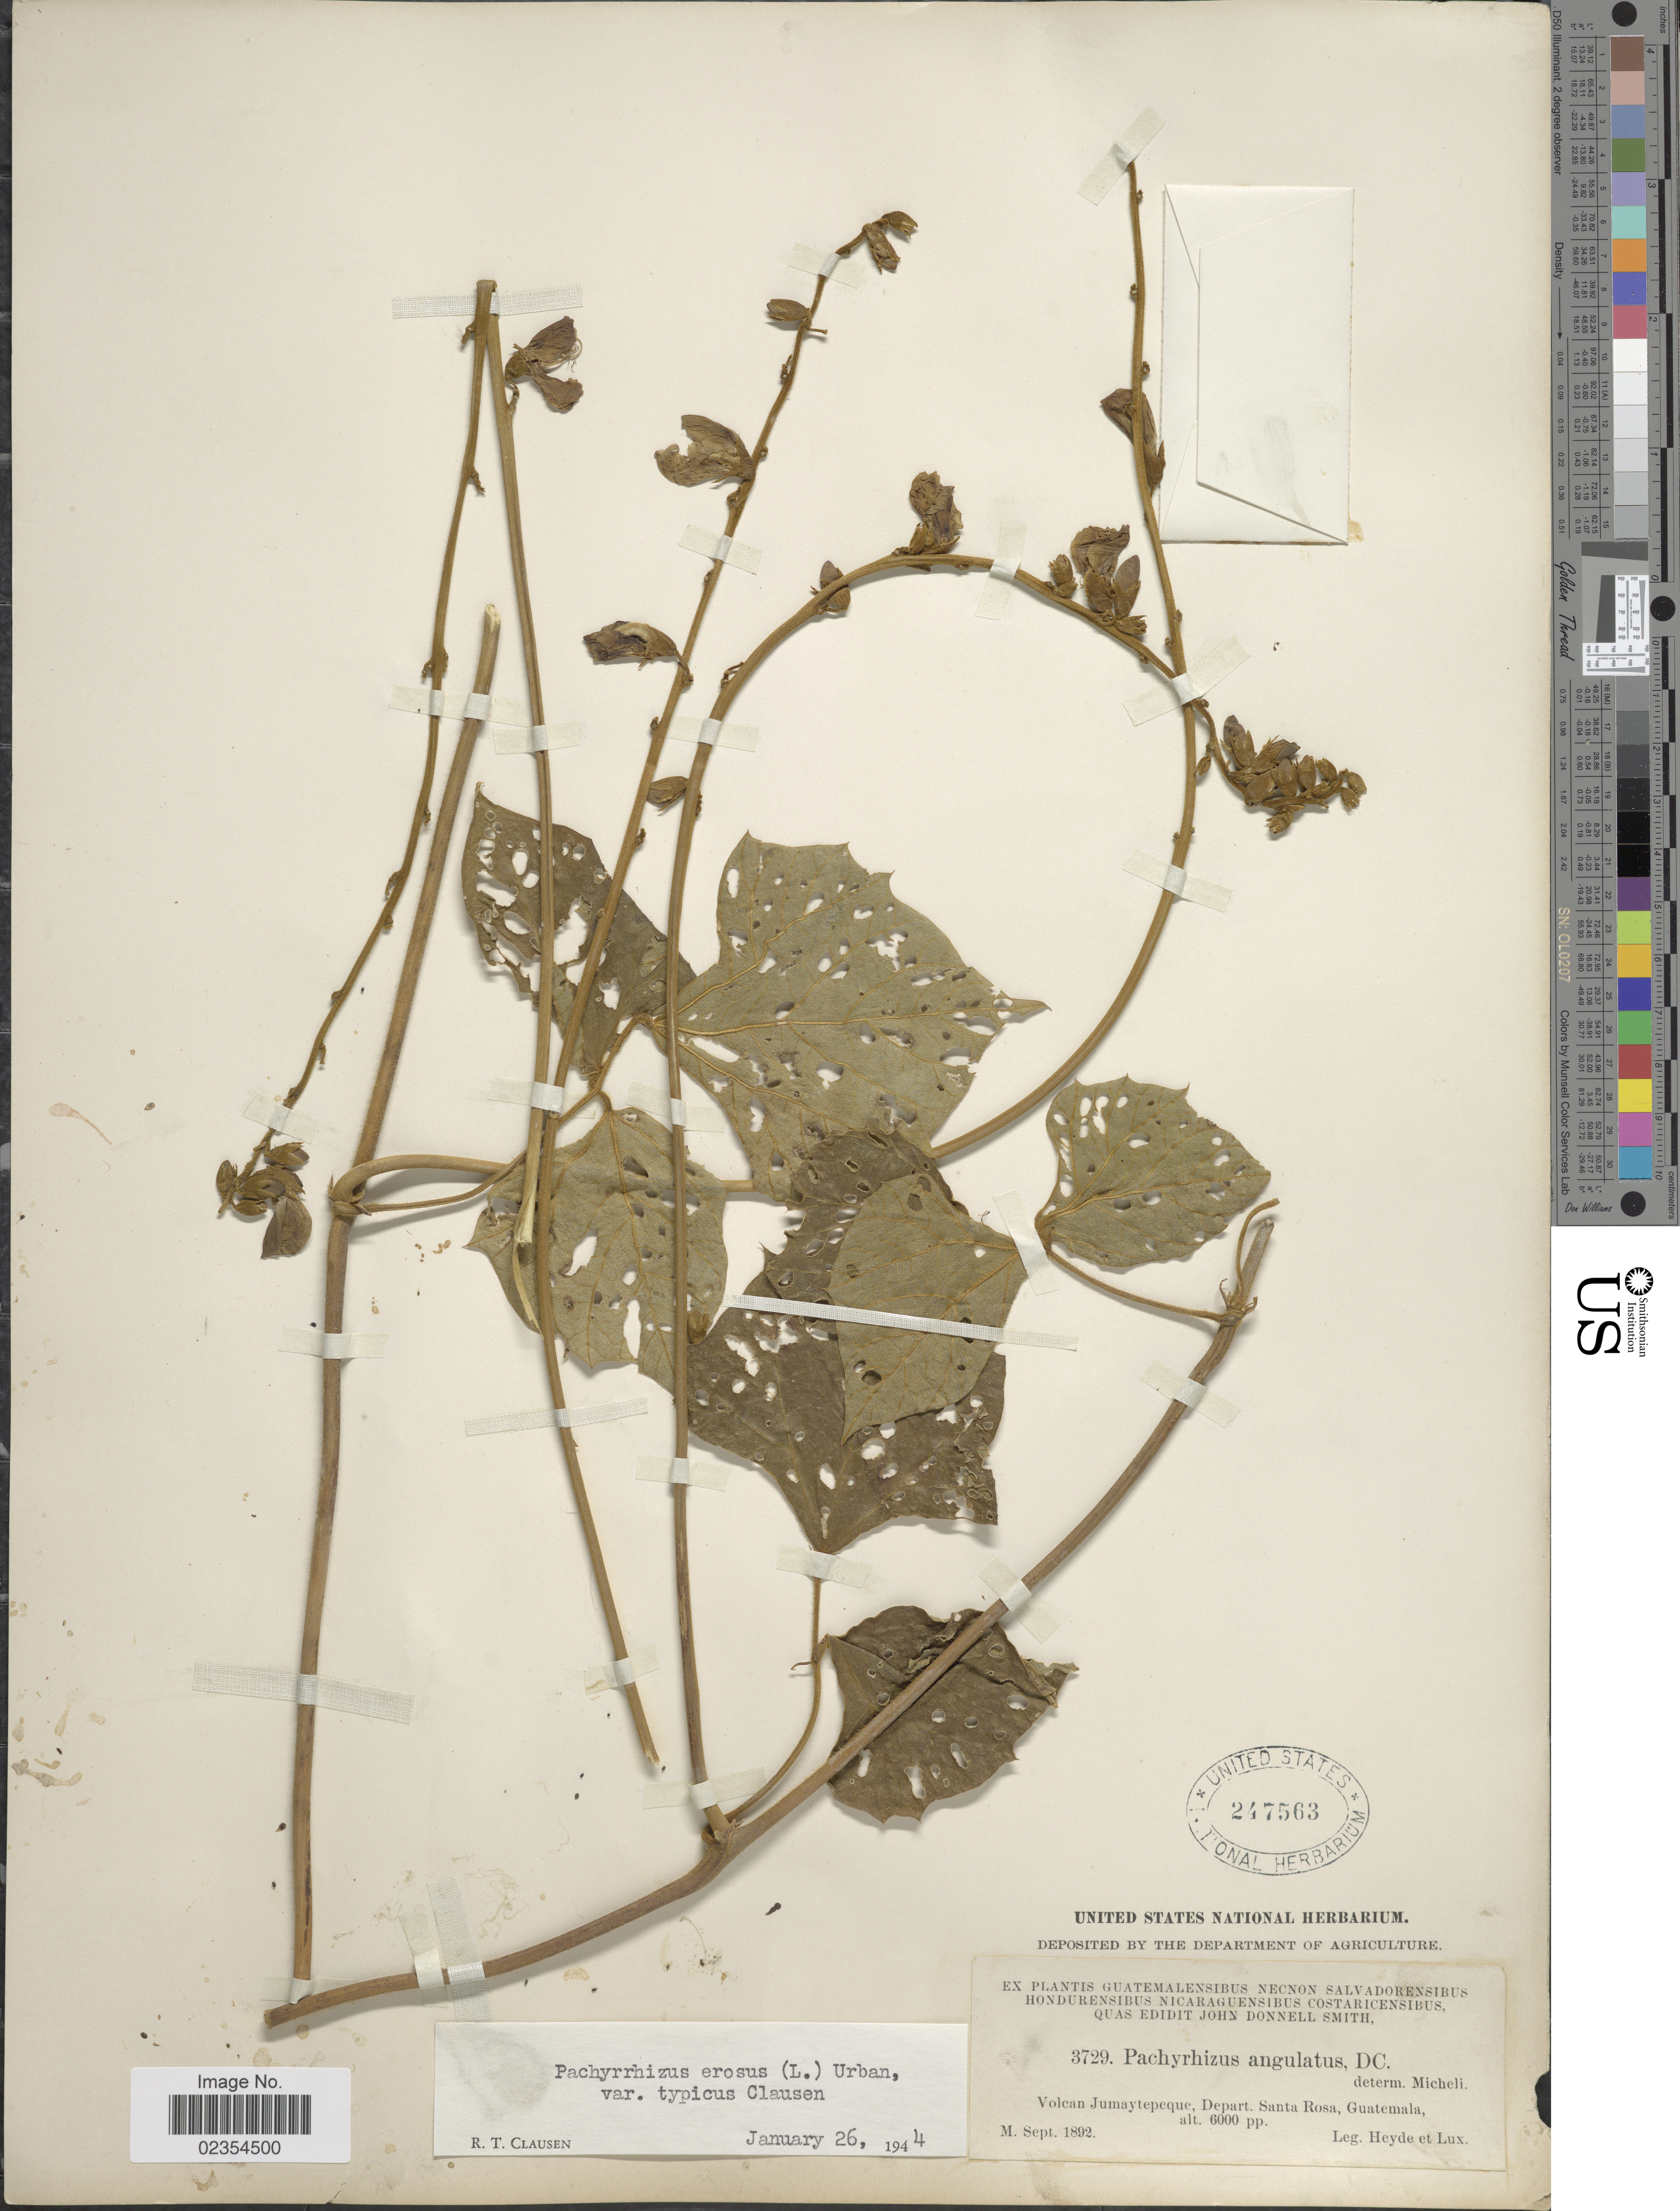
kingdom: Plantae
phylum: Tracheophyta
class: Magnoliopsida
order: Fabales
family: Fabaceae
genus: Pachyrhizus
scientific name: Pachyrhizus erosus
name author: (L.) Urb.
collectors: Heyde & Lux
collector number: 3729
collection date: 1892-09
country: Guatemala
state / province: Santa Rosa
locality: Volcan Jumaytepeque.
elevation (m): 1829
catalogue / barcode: US 247563